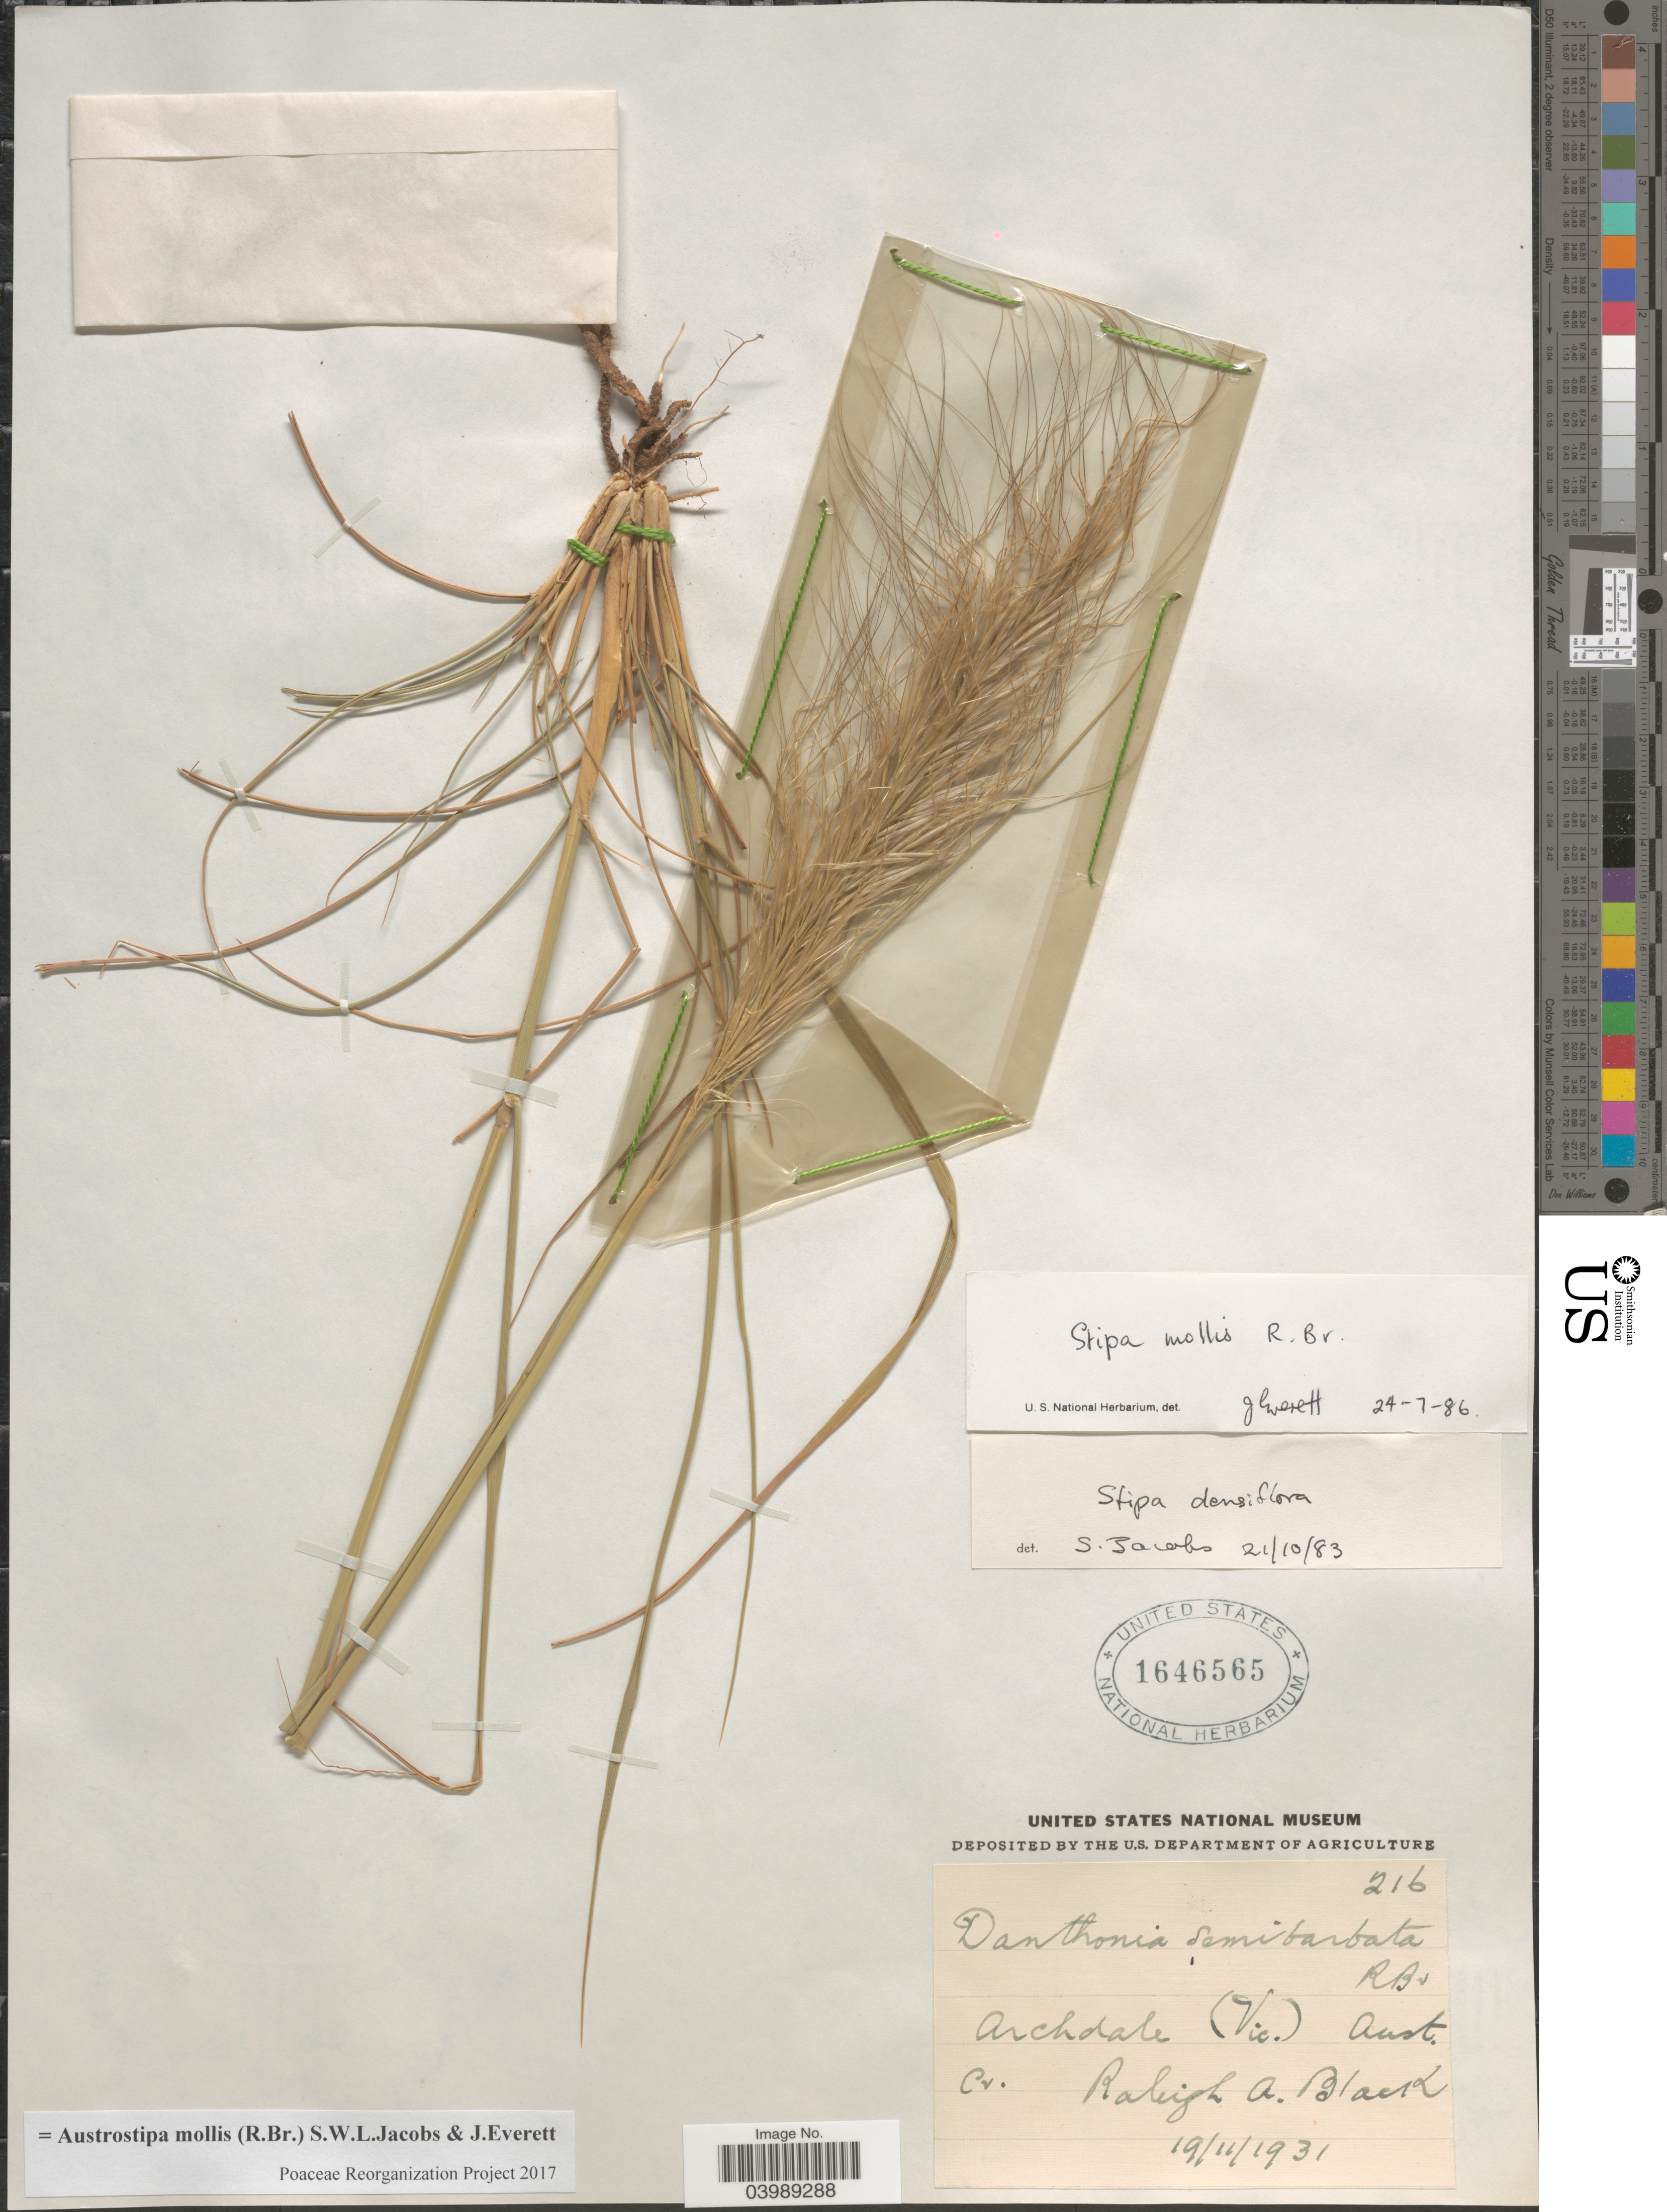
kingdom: Plantae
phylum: Tracheophyta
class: Liliopsida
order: Poales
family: Poaceae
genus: Austrostipa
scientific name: Austrostipa mollis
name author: (R. Br.) S.W.L. Jacobs & J. Everett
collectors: R. A. Black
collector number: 216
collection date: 1931-11-19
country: Australia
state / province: Victoria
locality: Archdale (Vic.).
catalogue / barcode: US 1646565